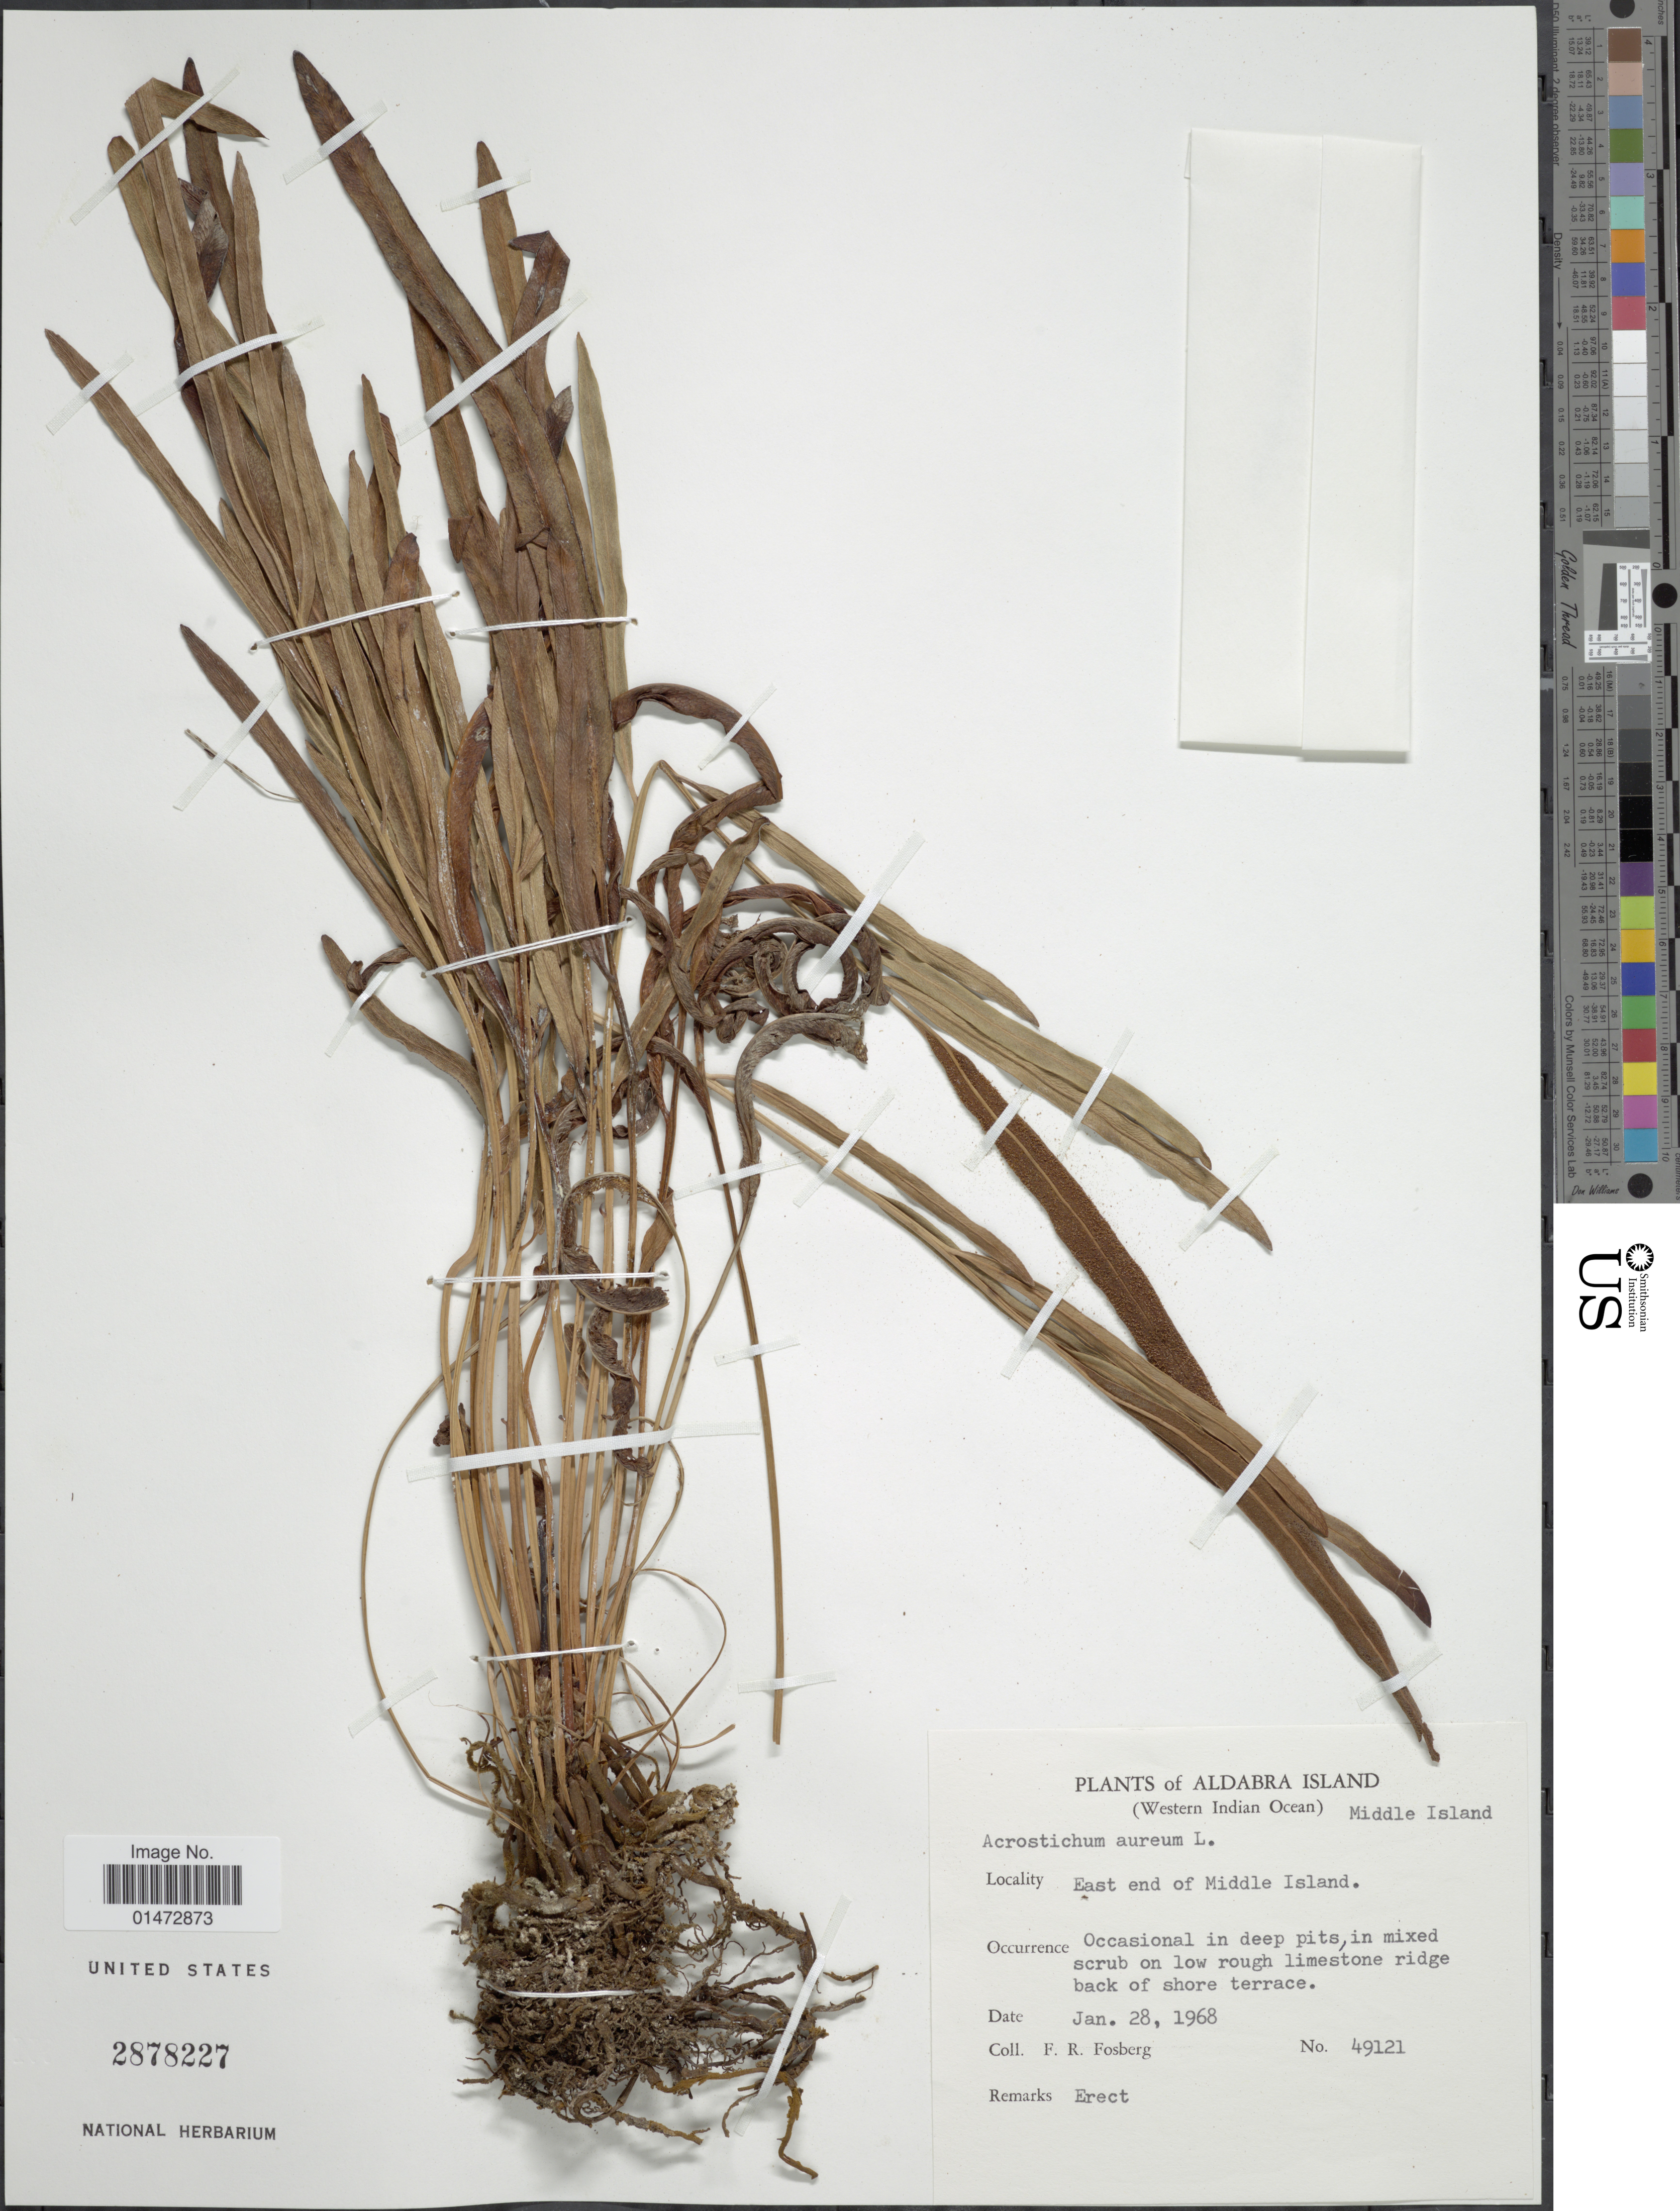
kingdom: Plantae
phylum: Tracheophyta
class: Polypodiopsida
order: Polypodiales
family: Pteridaceae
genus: Acrostichum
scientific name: Acrostichum aureum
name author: L.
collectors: F. R. Fosberg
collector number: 49121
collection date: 1968-01-28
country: Seychelles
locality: Aldabra Island (Western Indian Ocean) Middle Island. East end of Middle Island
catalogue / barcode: US 2878227